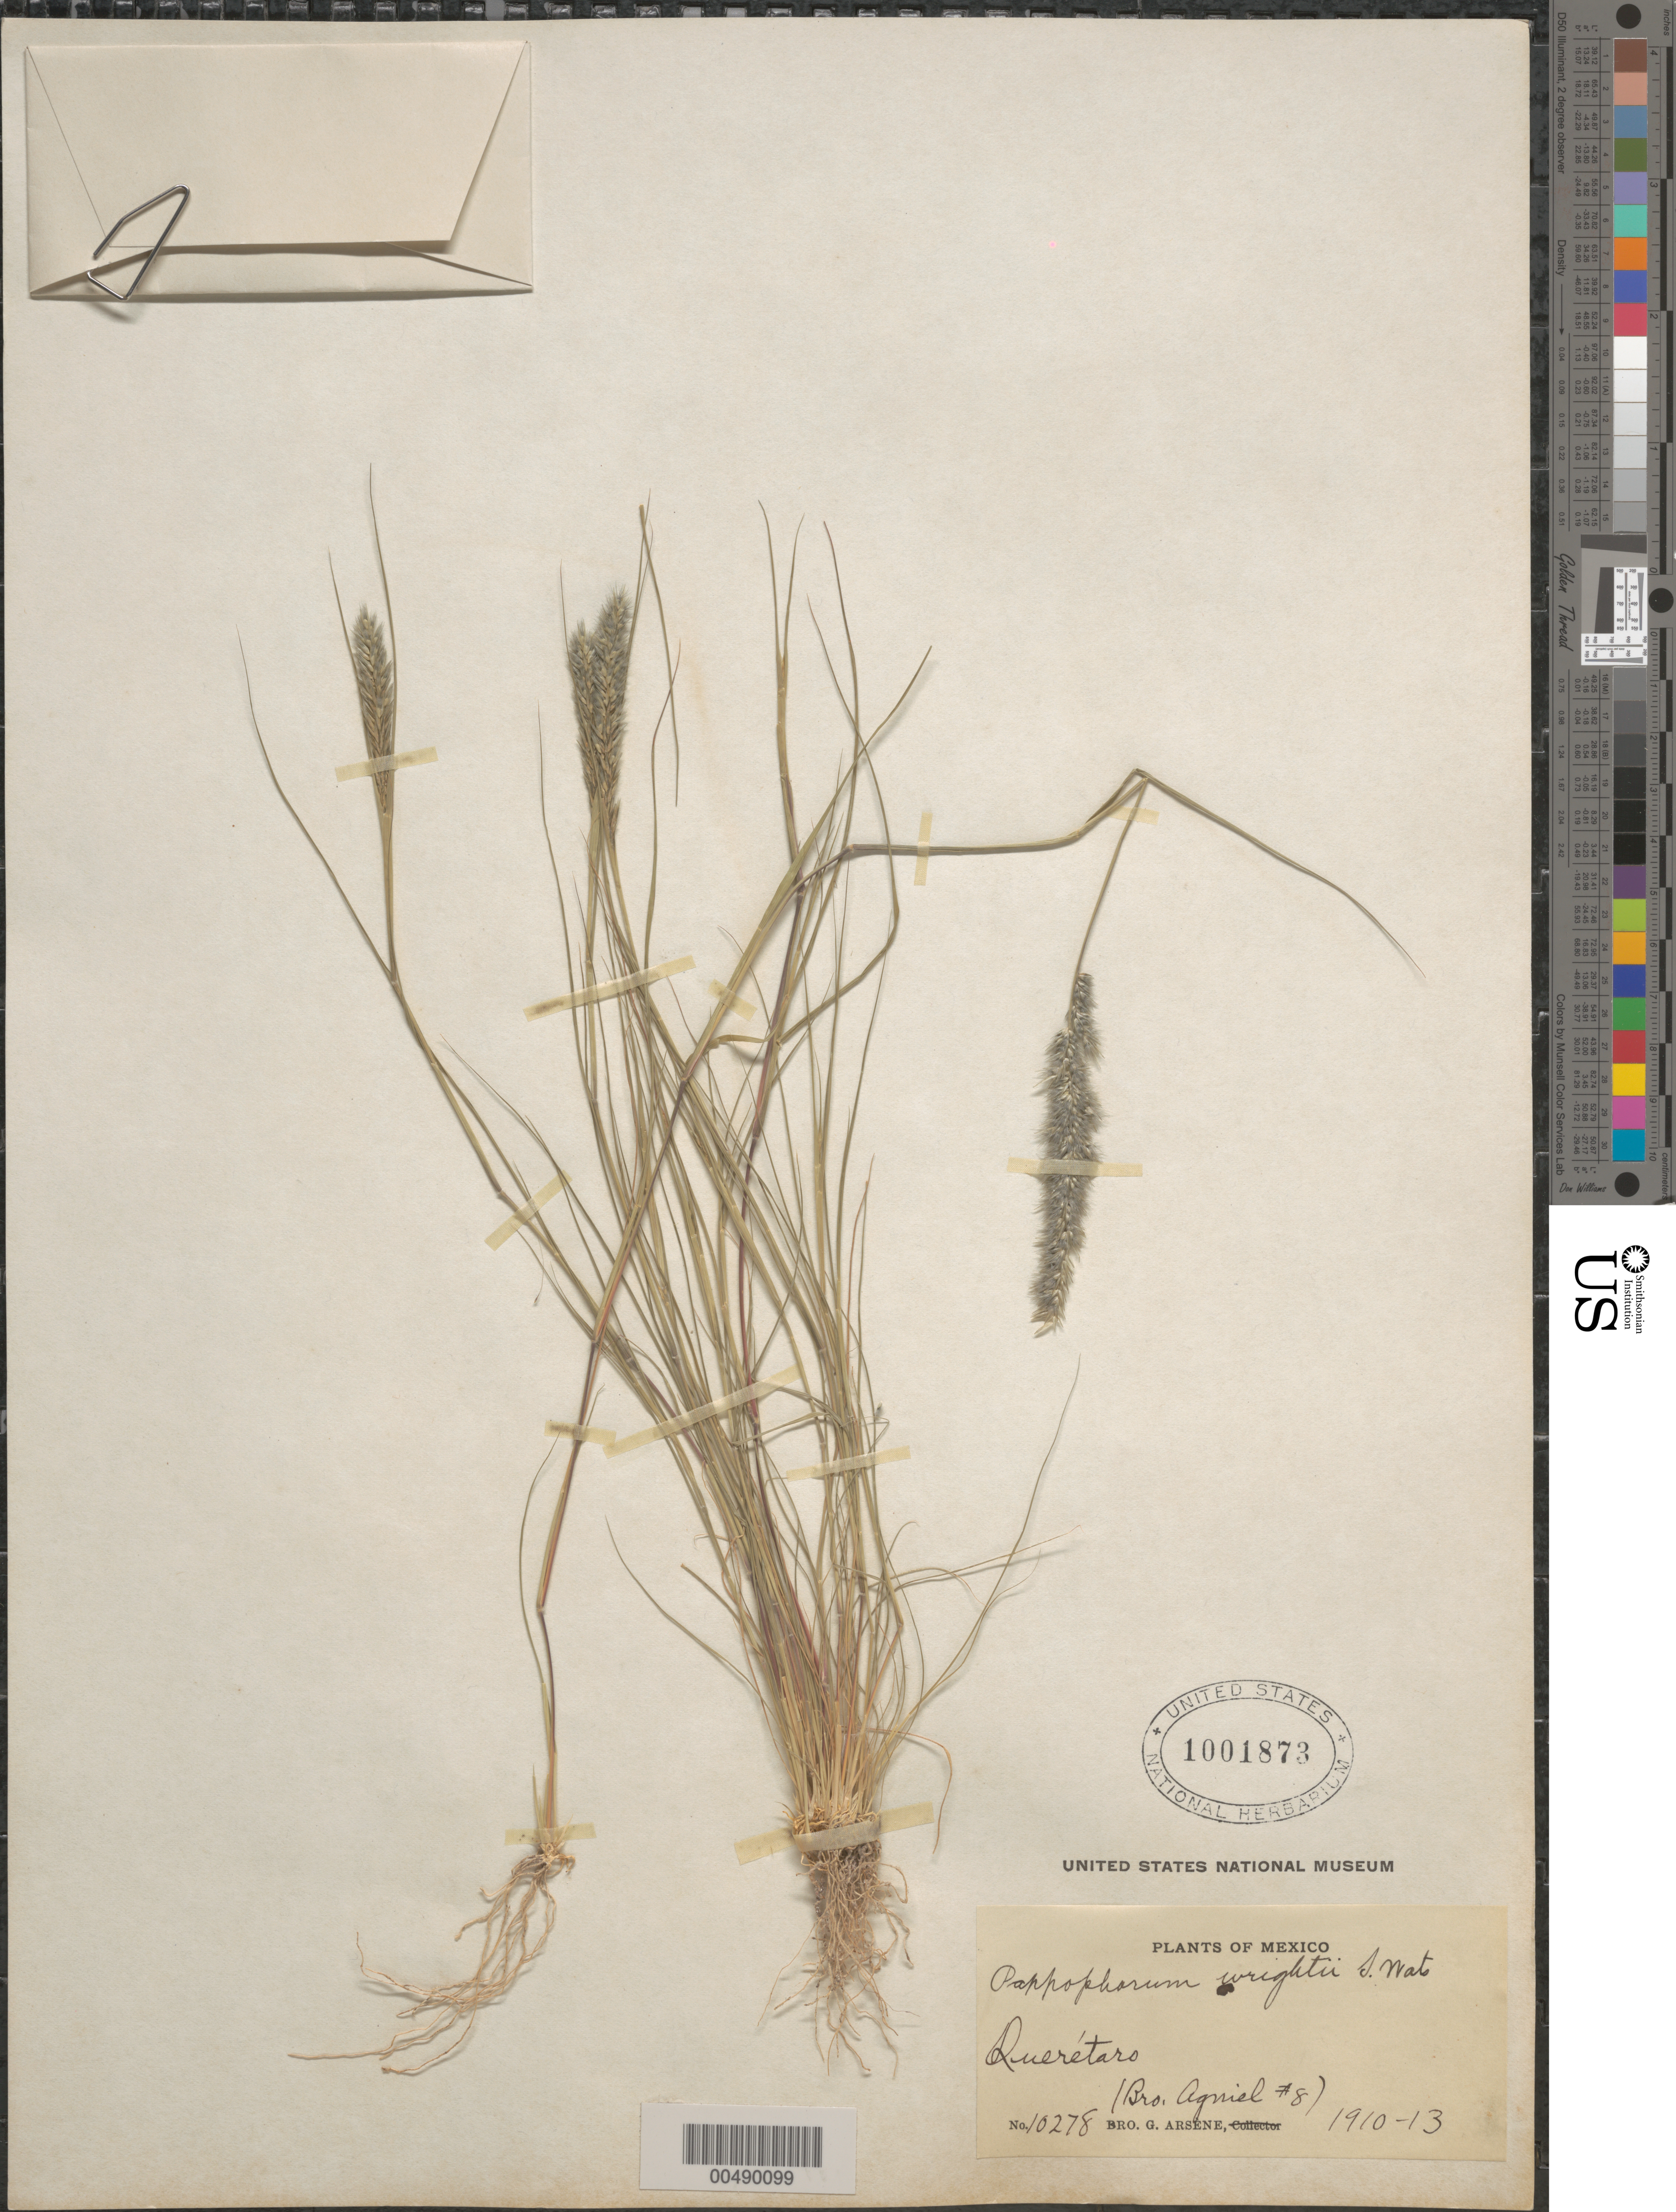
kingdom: Plantae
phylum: Tracheophyta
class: Liliopsida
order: Poales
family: Poaceae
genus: Enneapogon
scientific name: Enneapogon desvauxii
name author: P. Beauv.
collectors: Bro. G. Arsène & Bro. Agniel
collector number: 10278 / 8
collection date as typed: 1910 to 1913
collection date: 1910/1913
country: Mexico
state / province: Querétaro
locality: Querétaro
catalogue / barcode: US 1001873